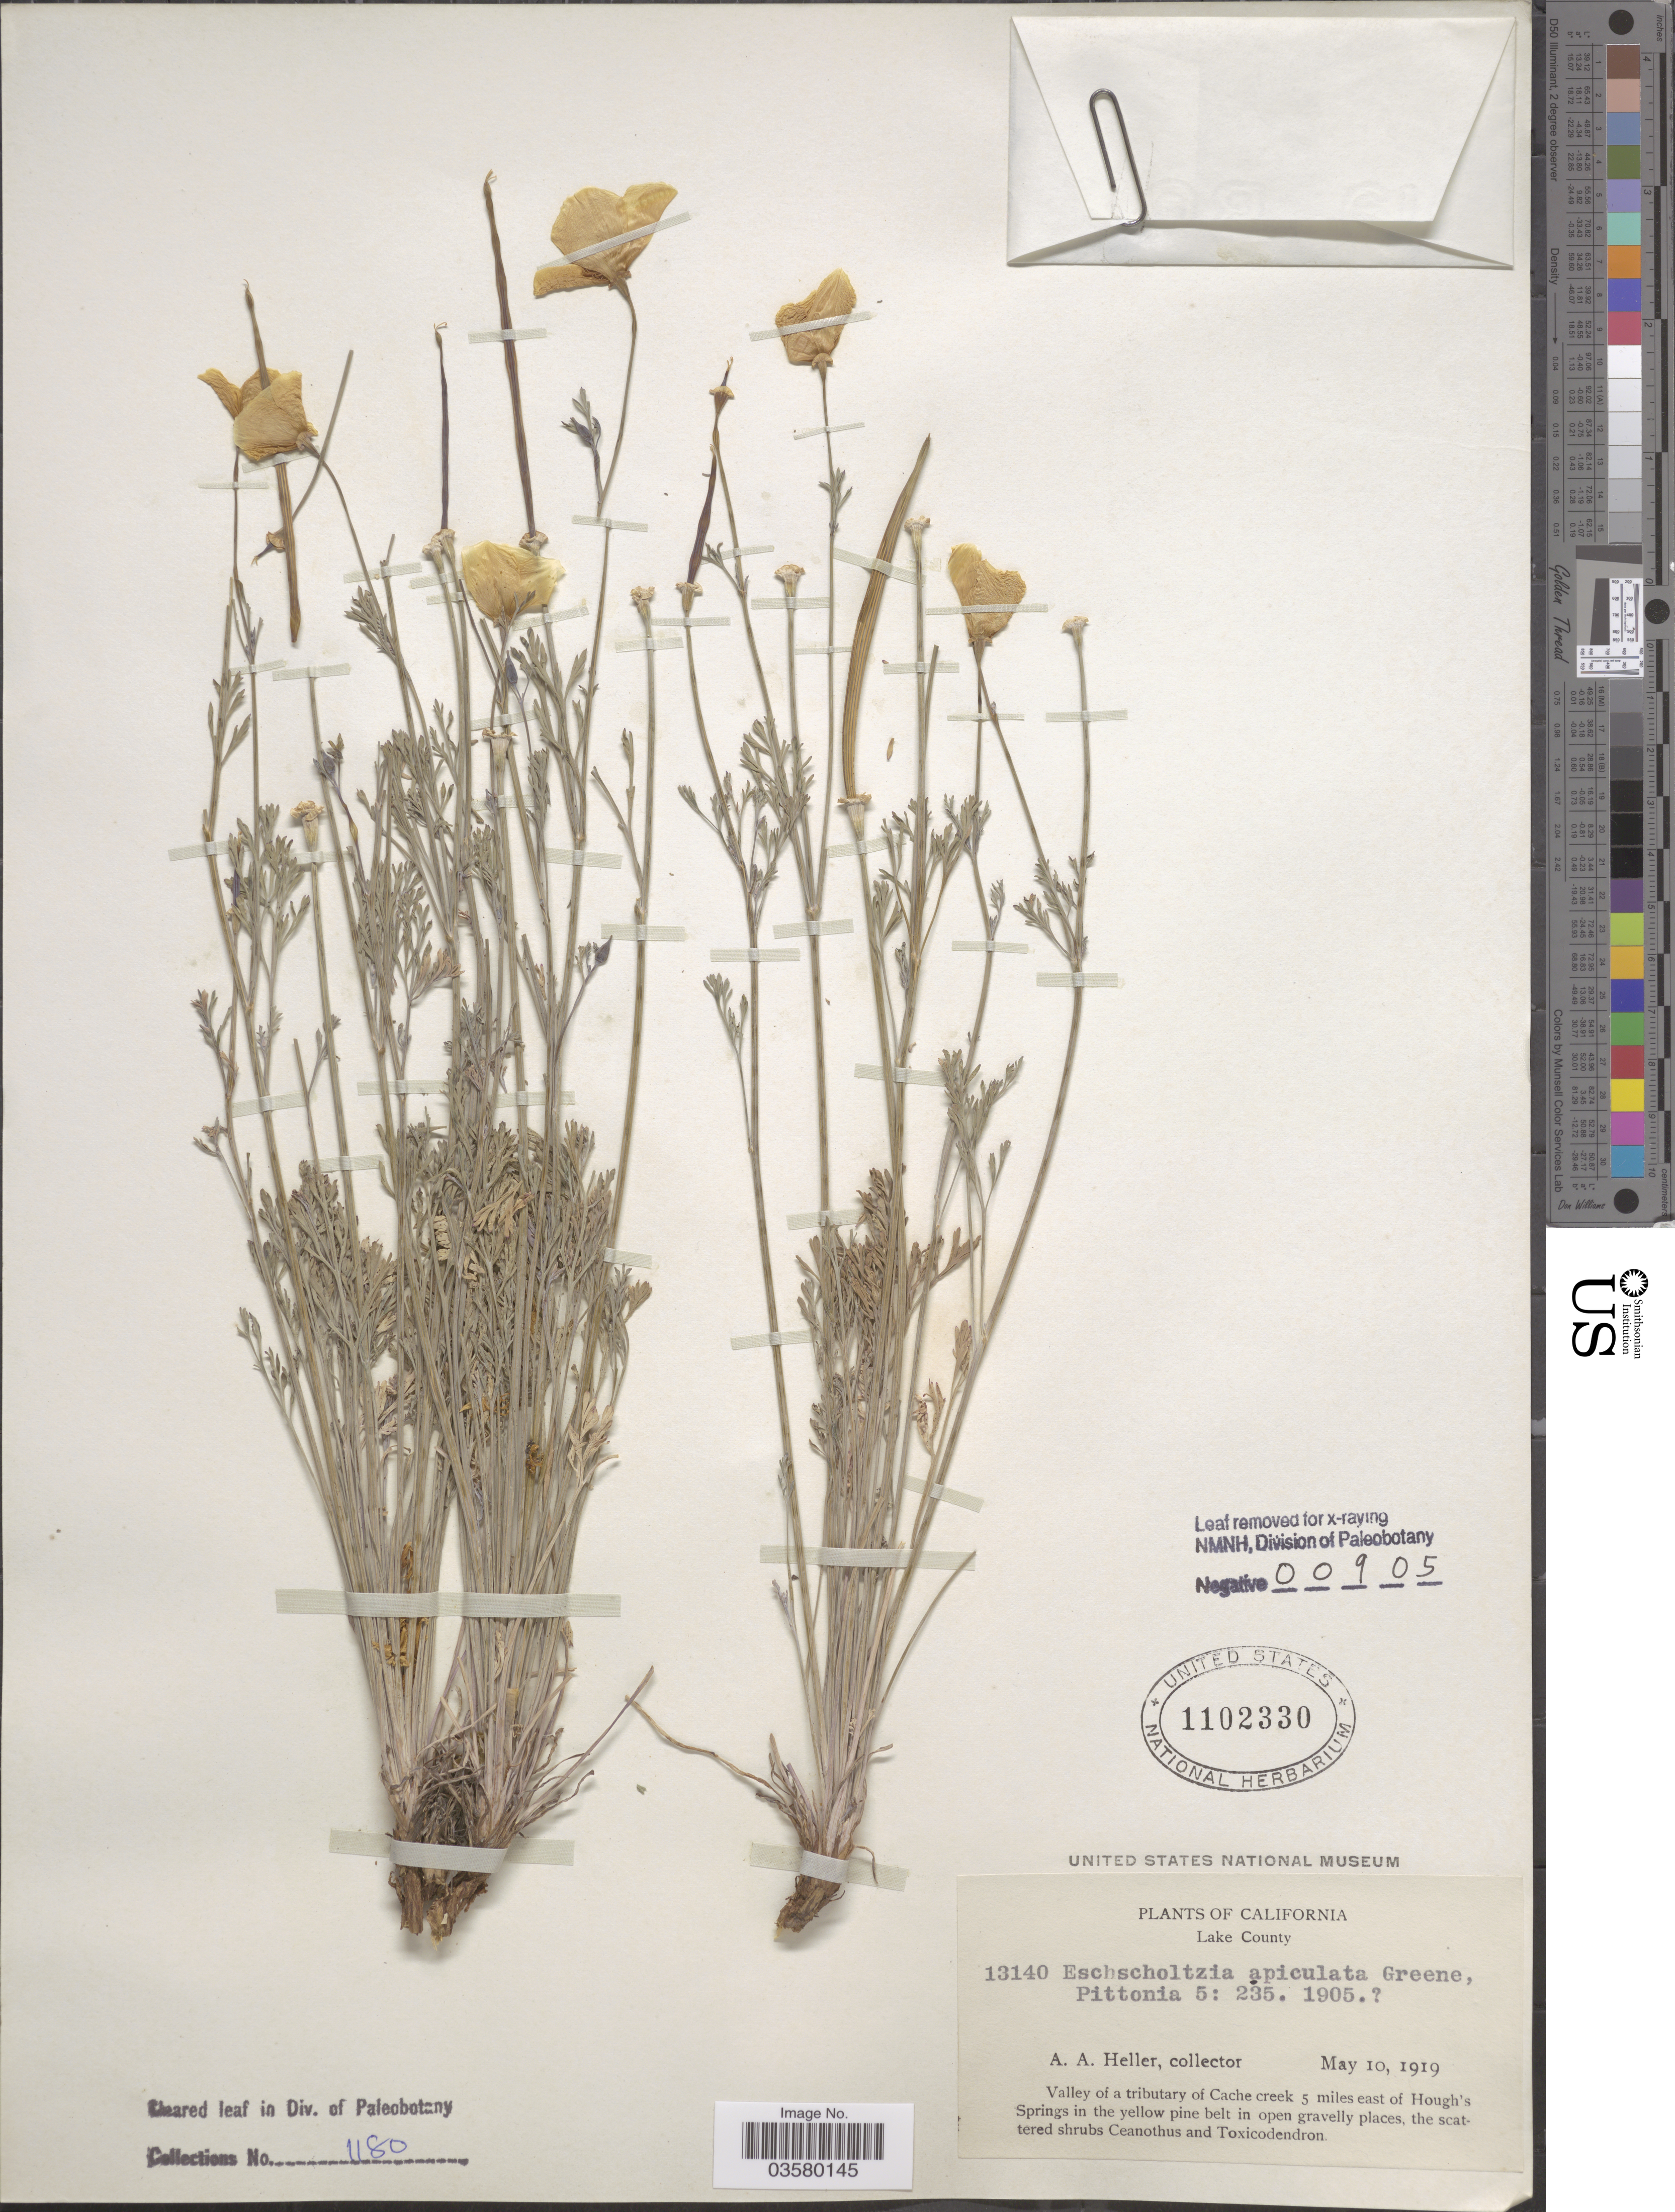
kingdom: Plantae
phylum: Tracheophyta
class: Magnoliopsida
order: Ranunculales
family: Papaveraceae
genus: Eschscholzia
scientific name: Eschscholzia apiculata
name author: Greene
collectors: A. A. Heller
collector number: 13140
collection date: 1919-05-10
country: United States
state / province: California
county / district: Lake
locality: Lake County. Valley of a tributary of Cache creek 5 miles east of Hough's Springs in the yellow pine belt.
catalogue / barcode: US 1102330